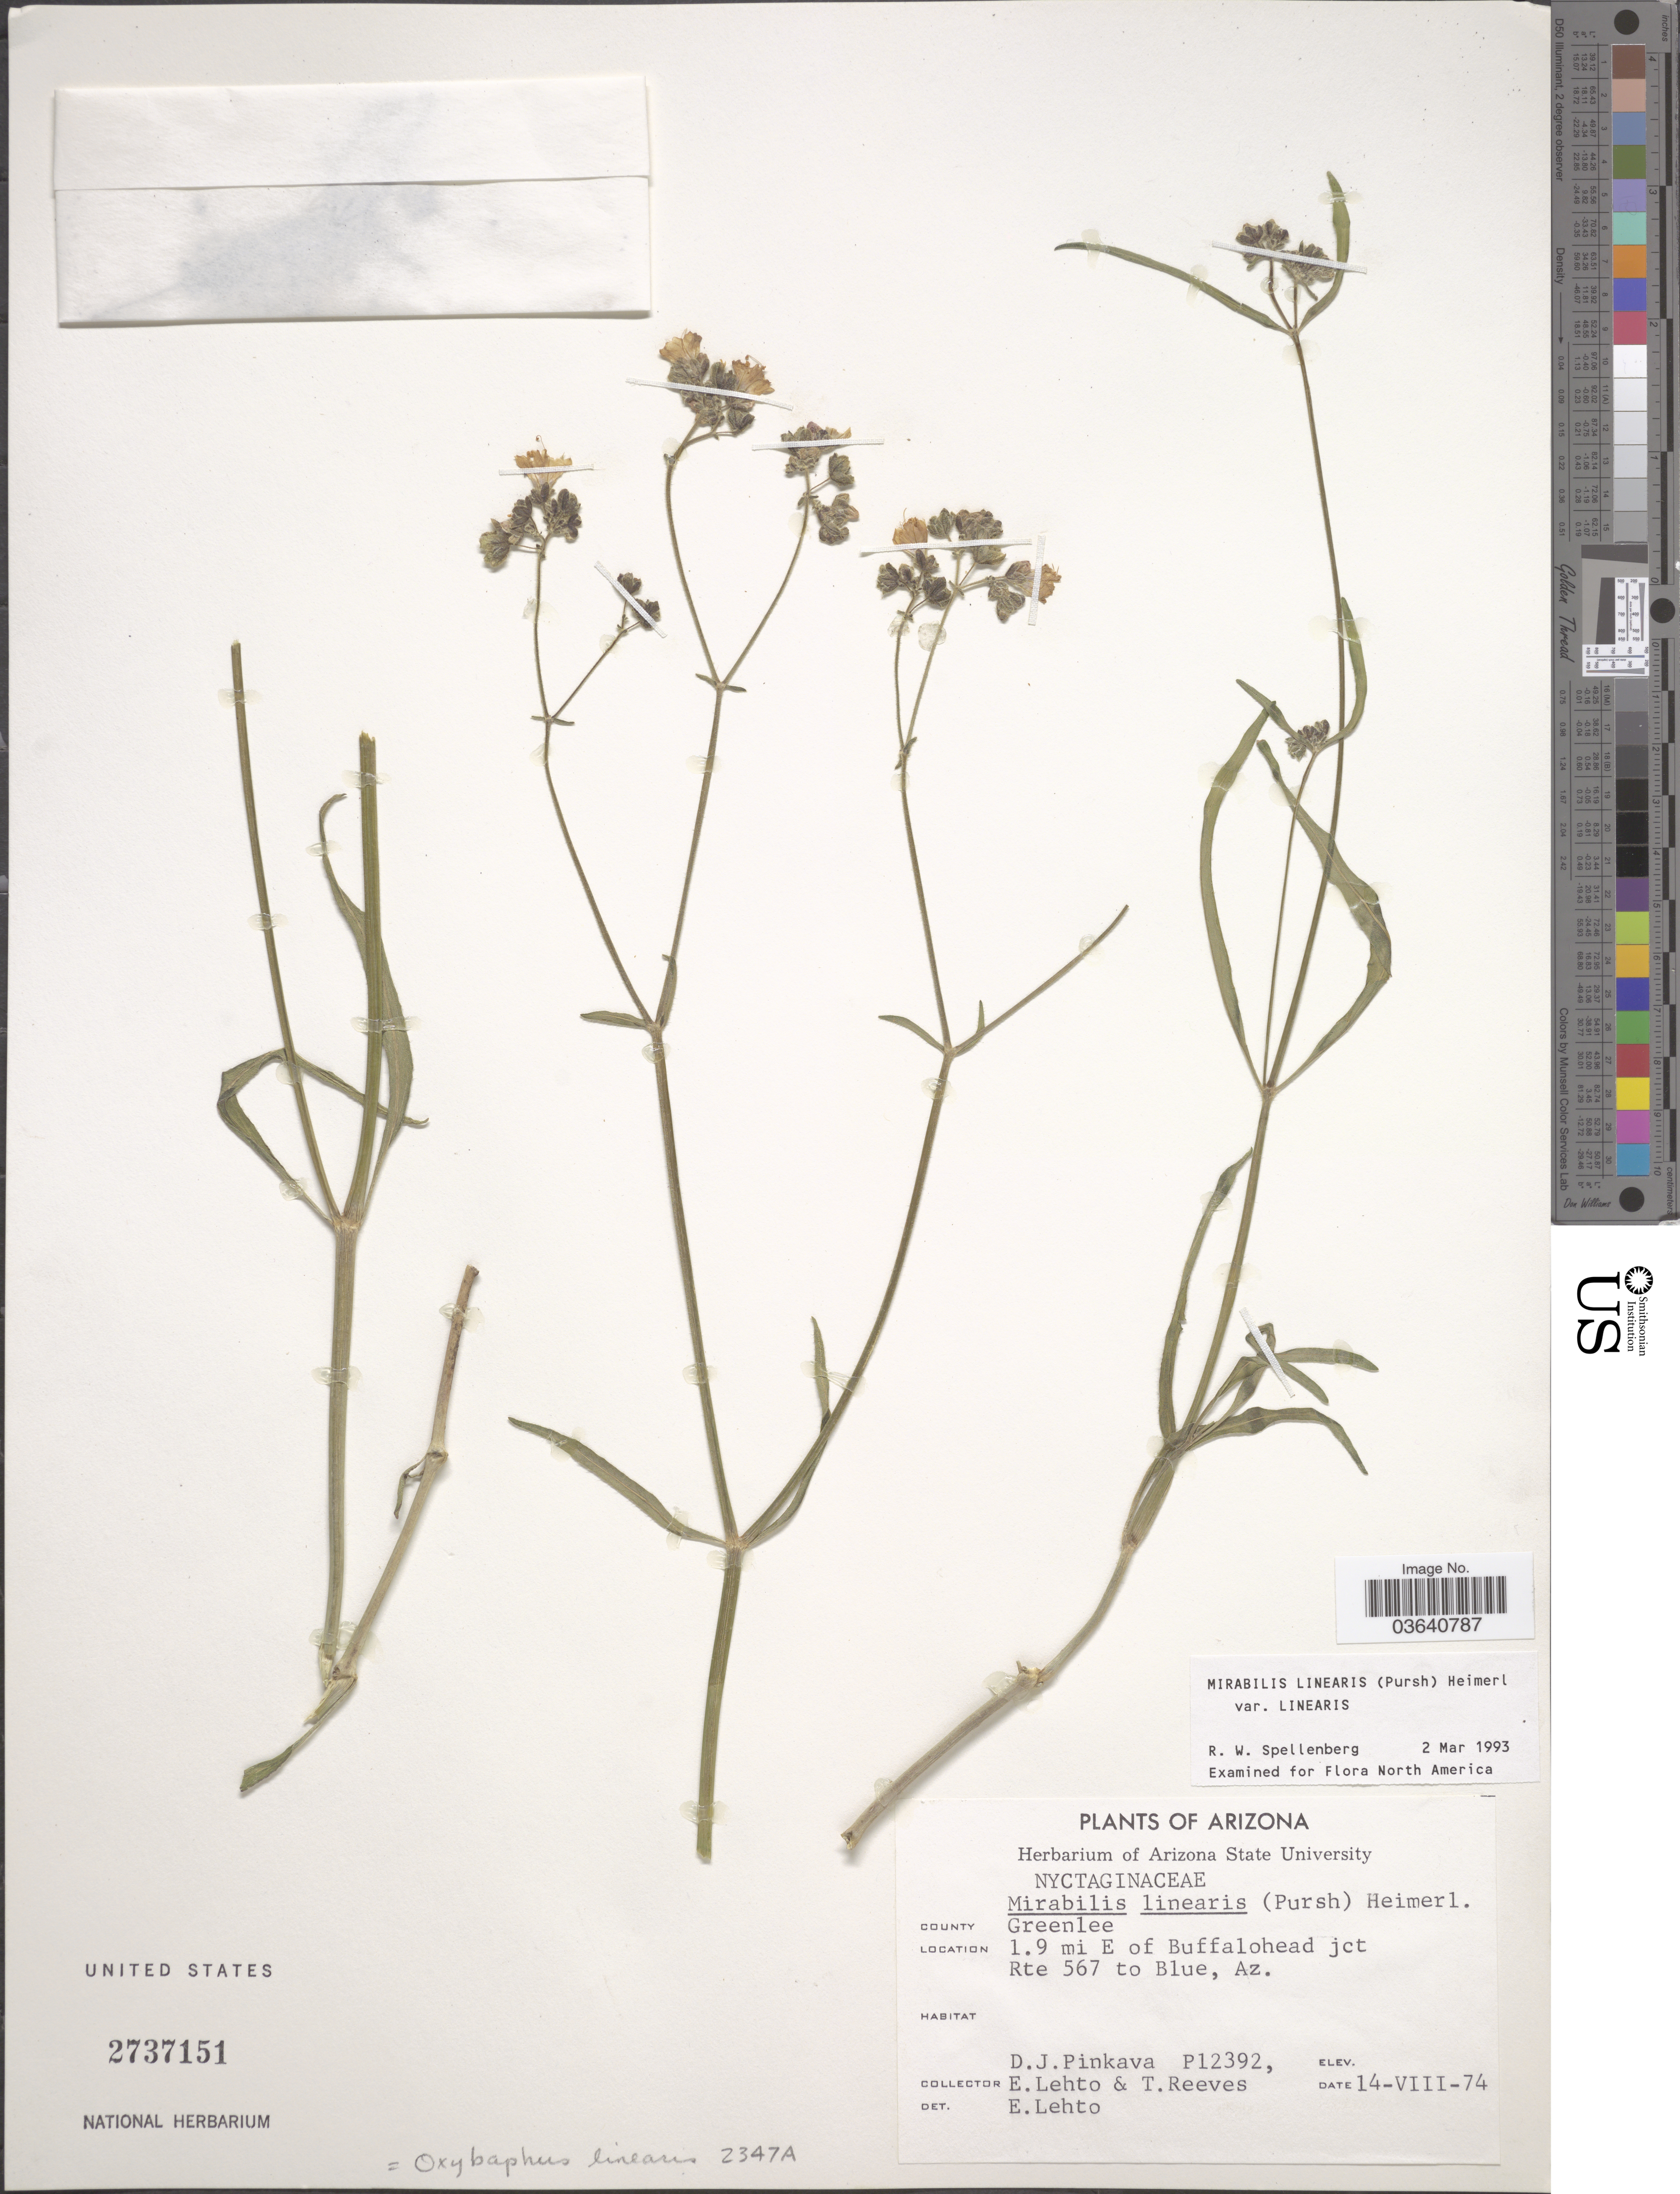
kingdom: Plantae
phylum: Tracheophyta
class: Magnoliopsida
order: Caryophyllales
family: Nyctaginaceae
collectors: D. J. Pinkava, E. Lehto & T. Reeves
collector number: P12392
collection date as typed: Transcribed d/m/y: 14/8/74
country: United States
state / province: Arizona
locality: County Greenlee, 1.9 mi E of Buffalohead jct Rte 567 to Blue.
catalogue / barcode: US 2737151